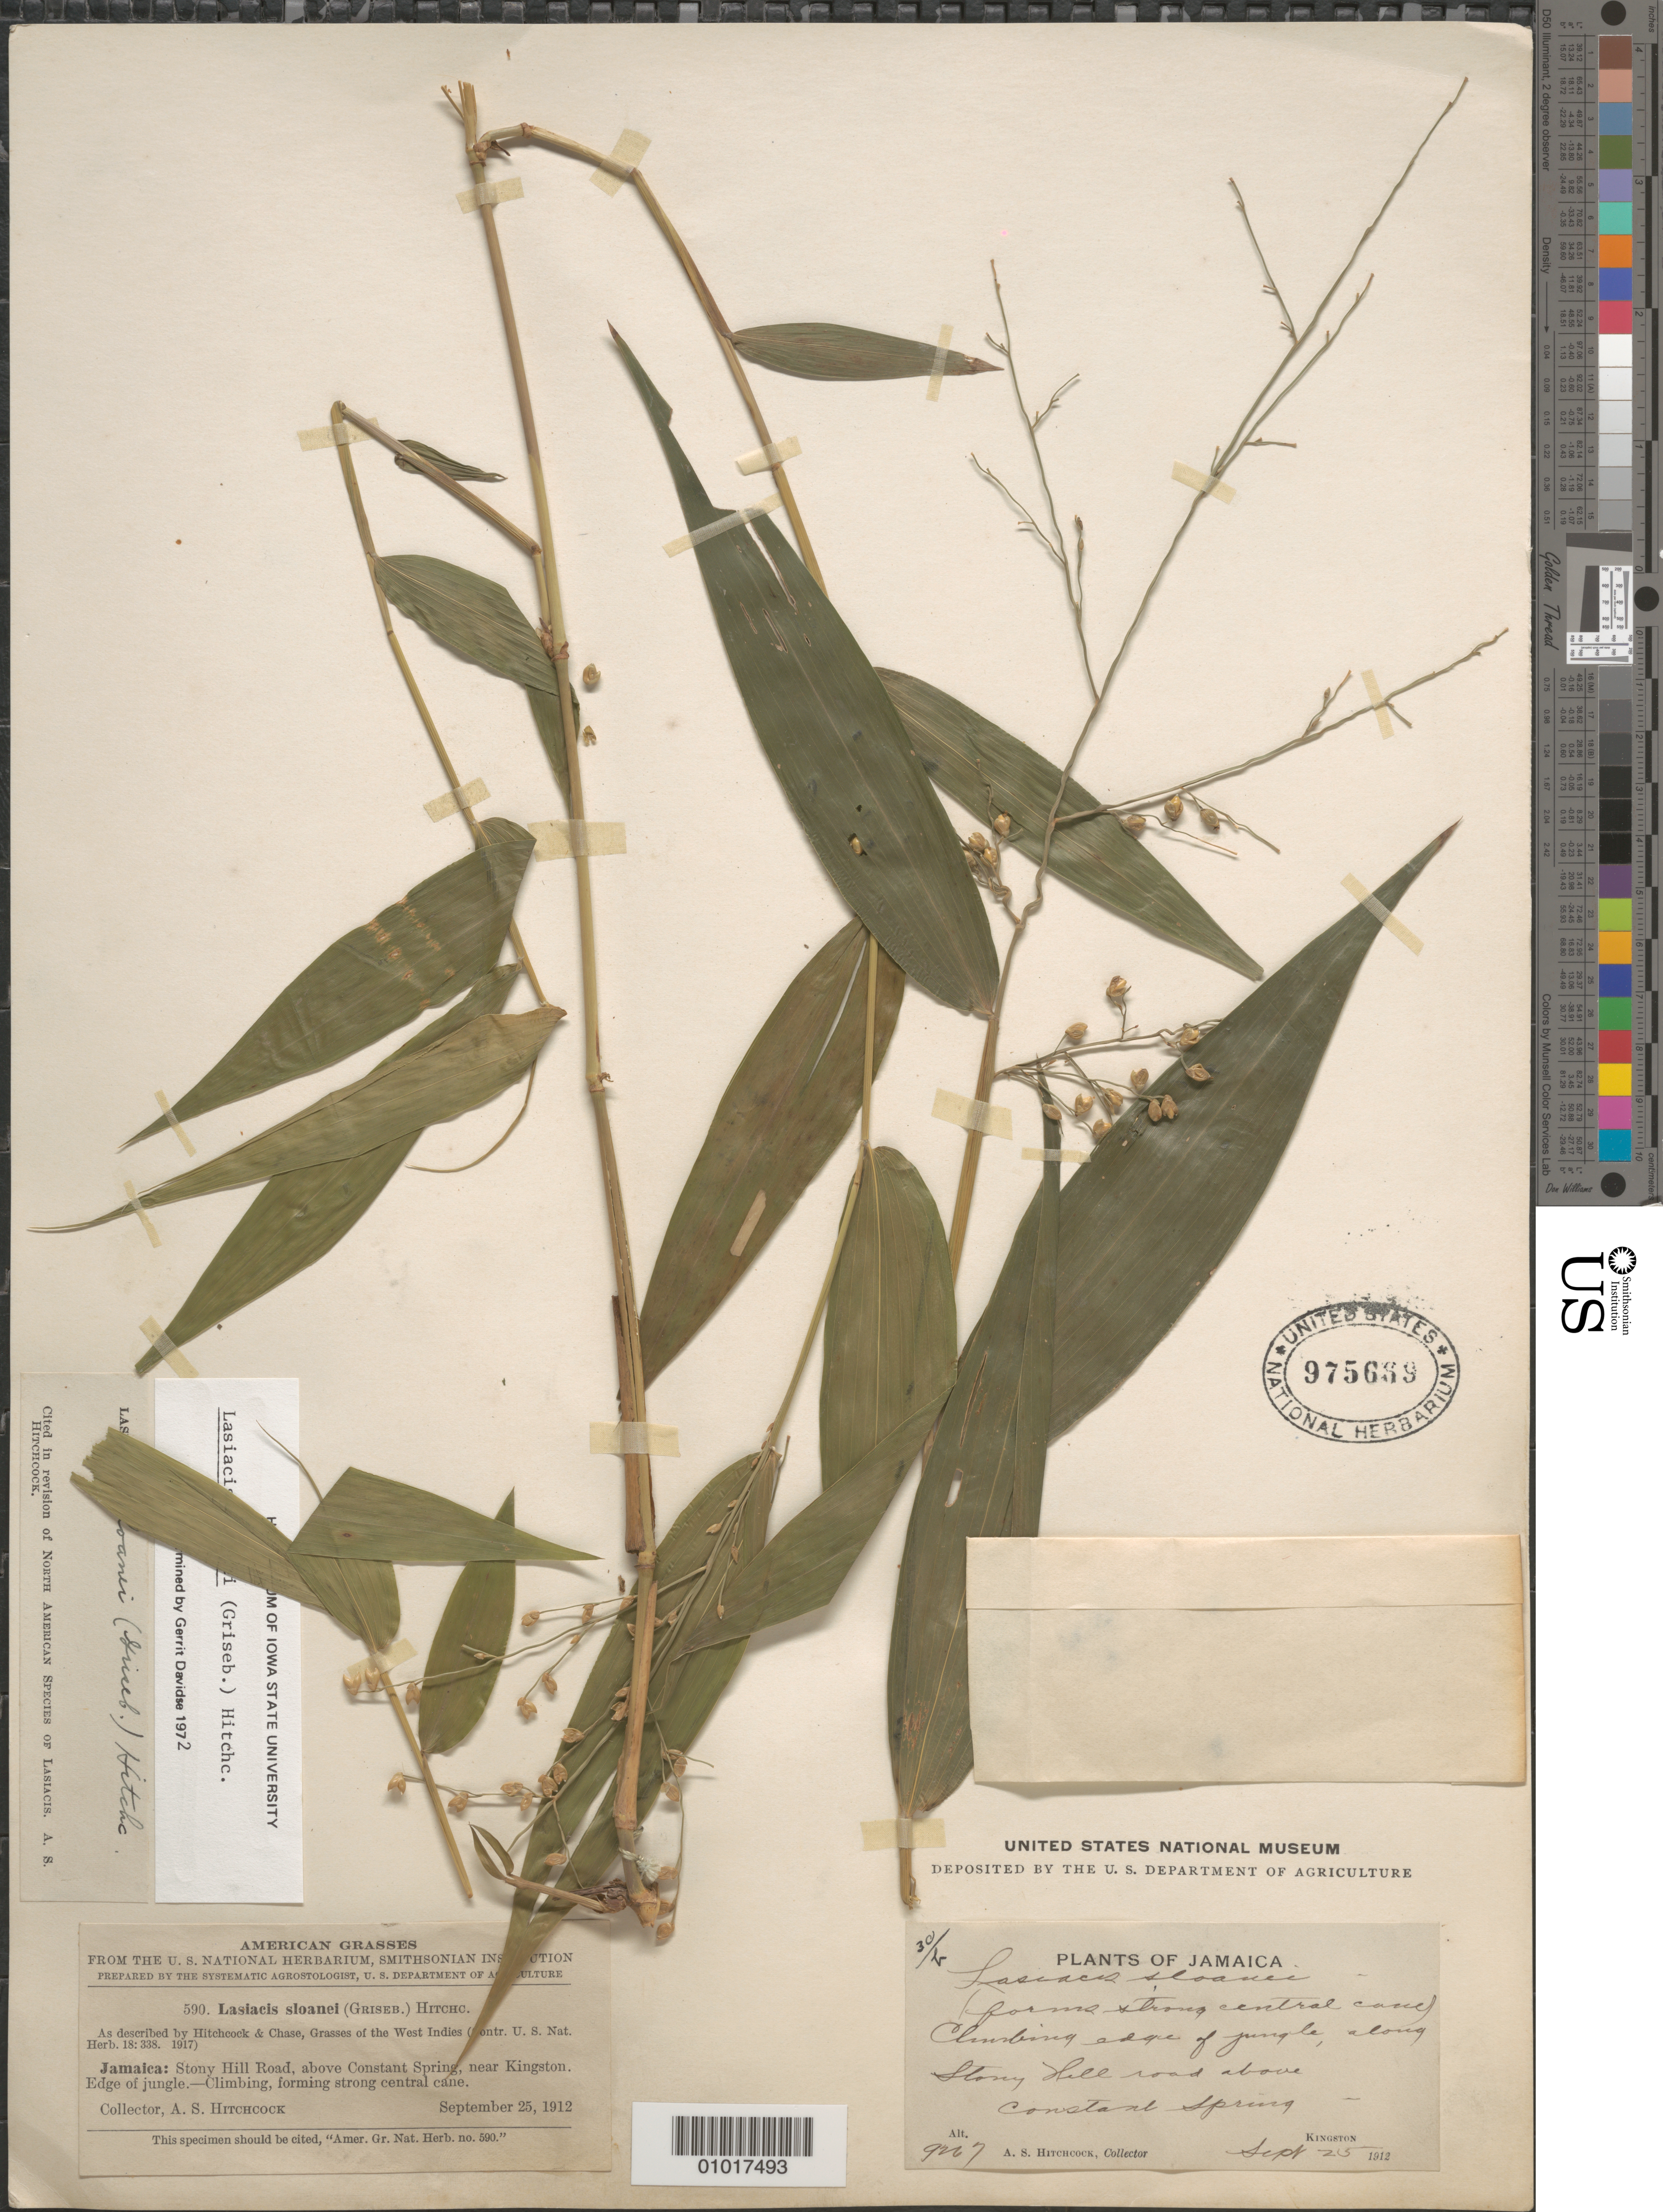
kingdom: Plantae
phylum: Tracheophyta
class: Liliopsida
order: Poales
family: Poaceae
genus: Lasiacis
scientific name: Lasiacis sloanei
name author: (Griseb.) Hitchc.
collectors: A. S. Hitchcock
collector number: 9267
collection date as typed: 25 Sep 1912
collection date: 1912-09-25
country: Jamaica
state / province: Kingston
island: Jamaica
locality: Stony Hill road above Constant Spring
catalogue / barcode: US 975659